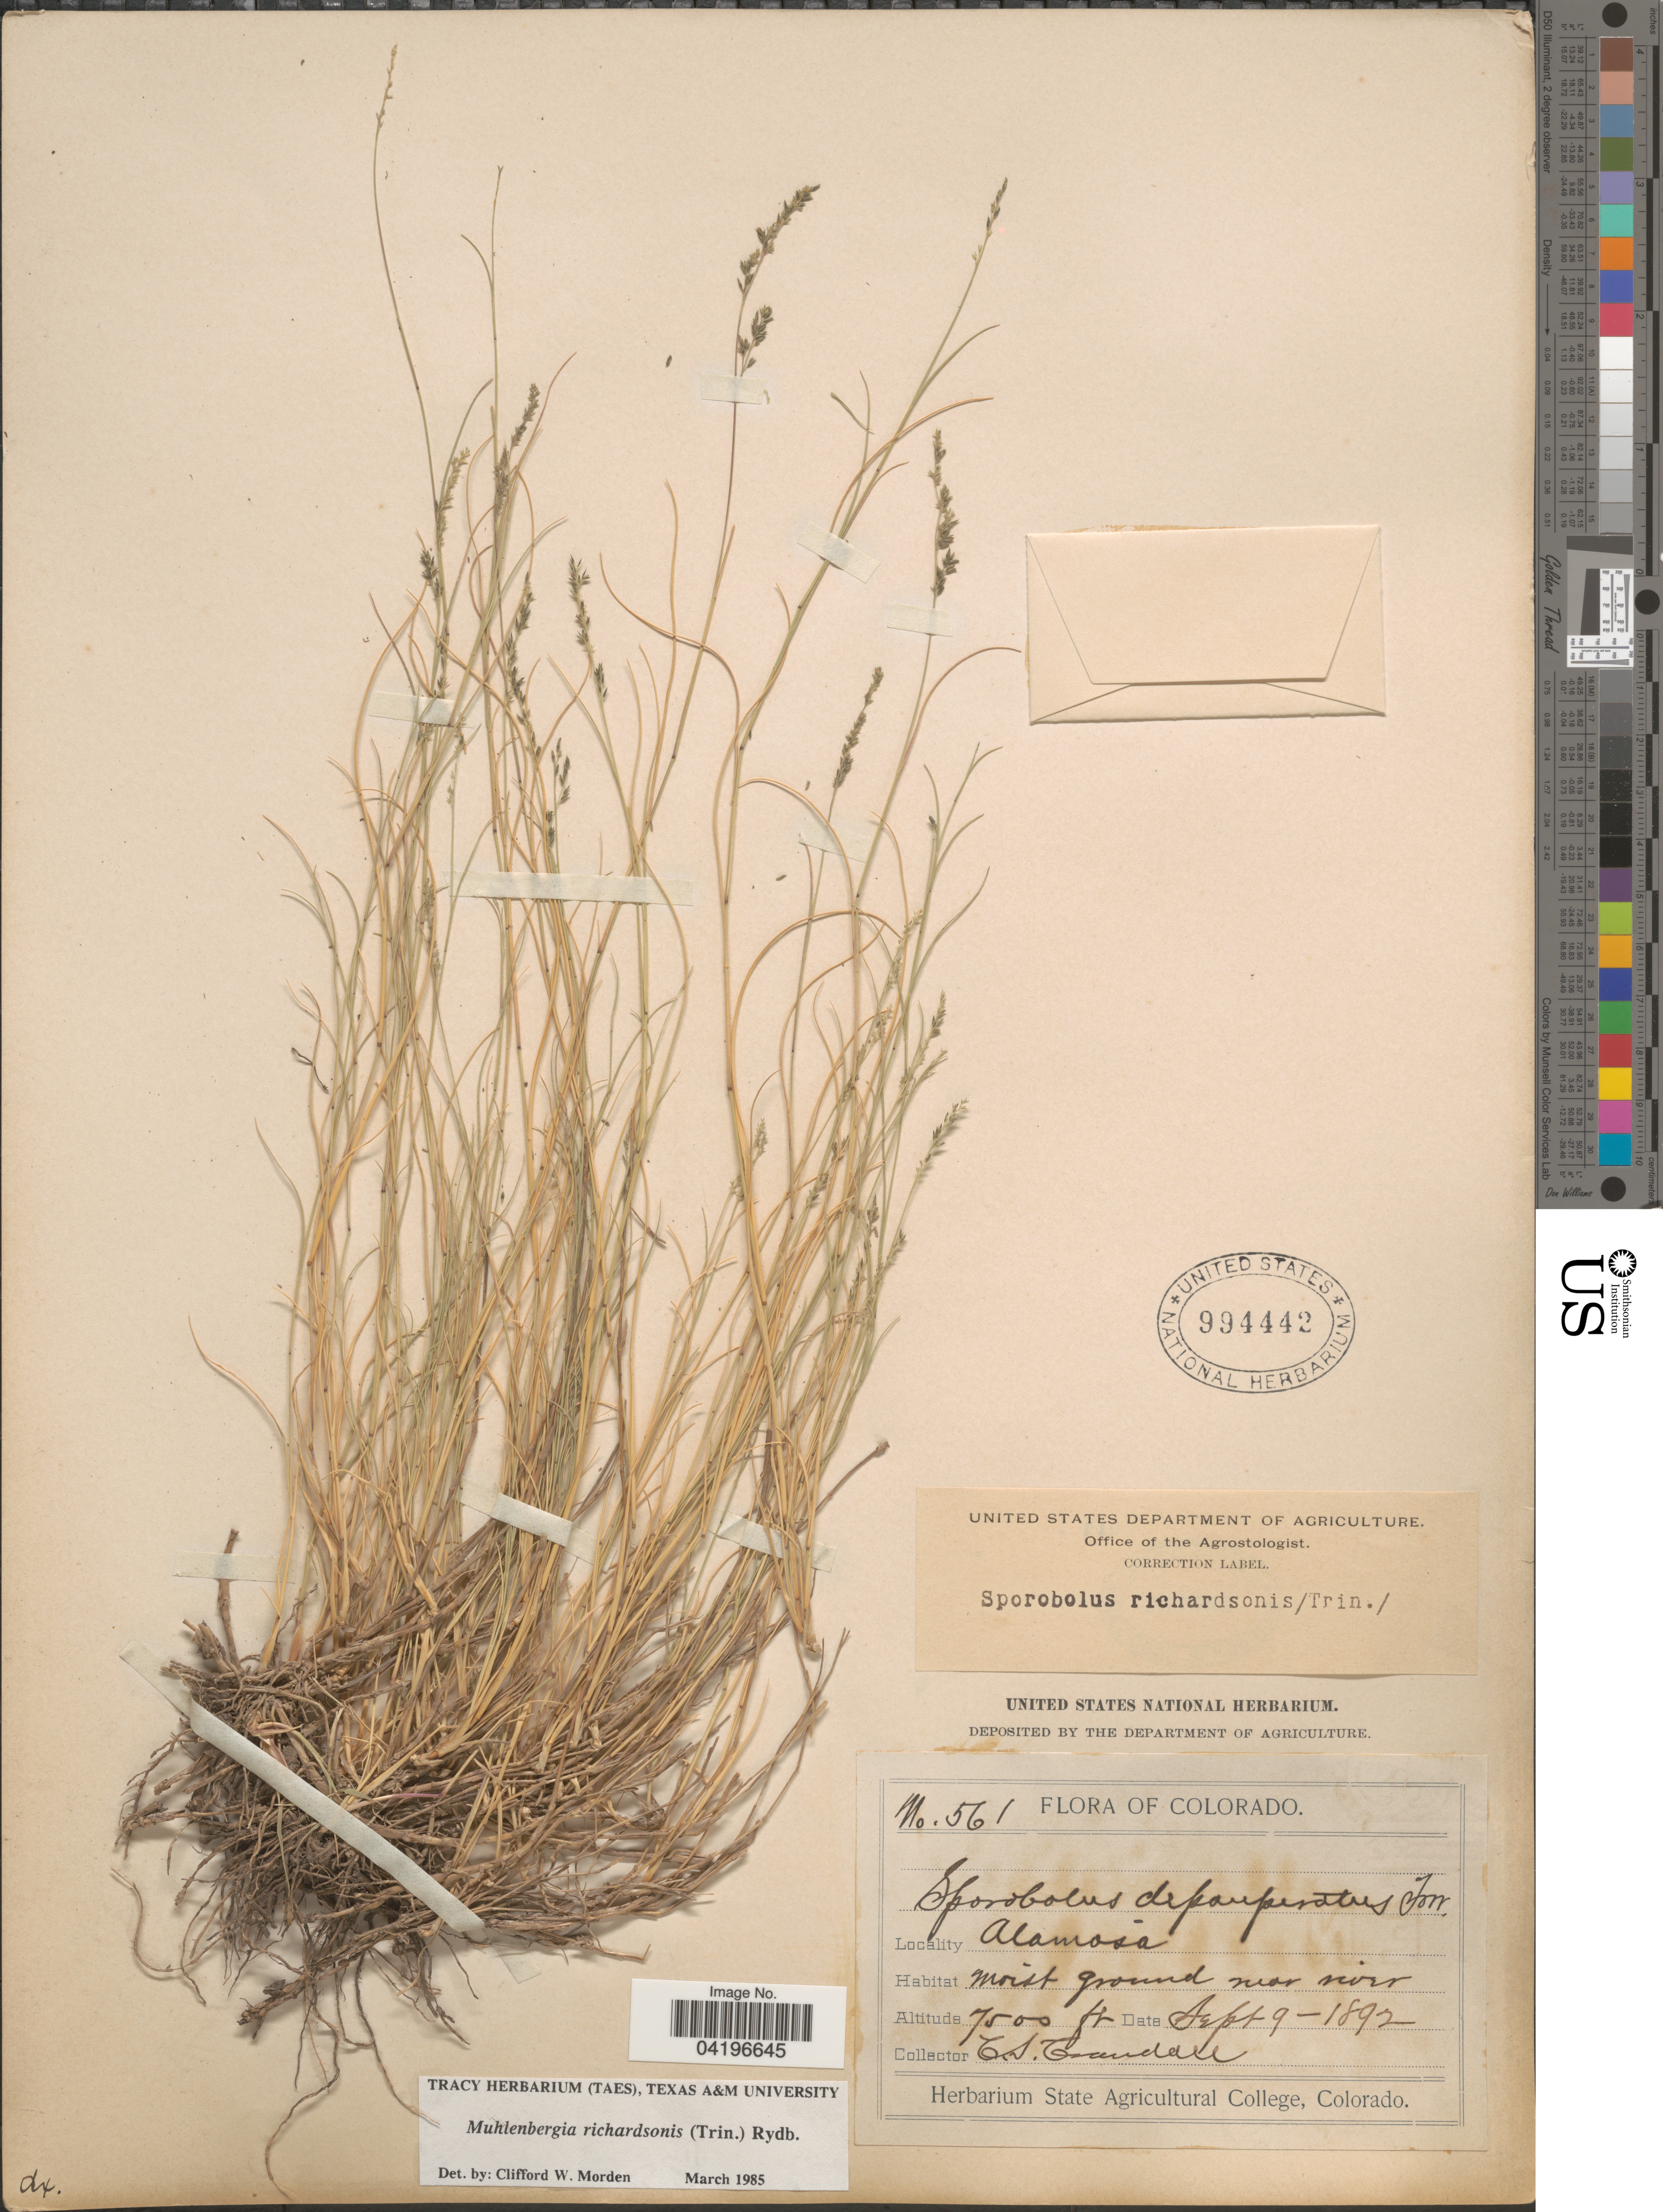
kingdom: Plantae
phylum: Tracheophyta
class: Liliopsida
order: Poales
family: Poaceae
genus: Muhlenbergia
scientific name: Muhlenbergia richardsonis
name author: (Trin.) Rydb.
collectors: C. Crandall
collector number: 561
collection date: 1892-09-09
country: United States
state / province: Colorado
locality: Alamosa.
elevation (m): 2286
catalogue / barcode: US 994442